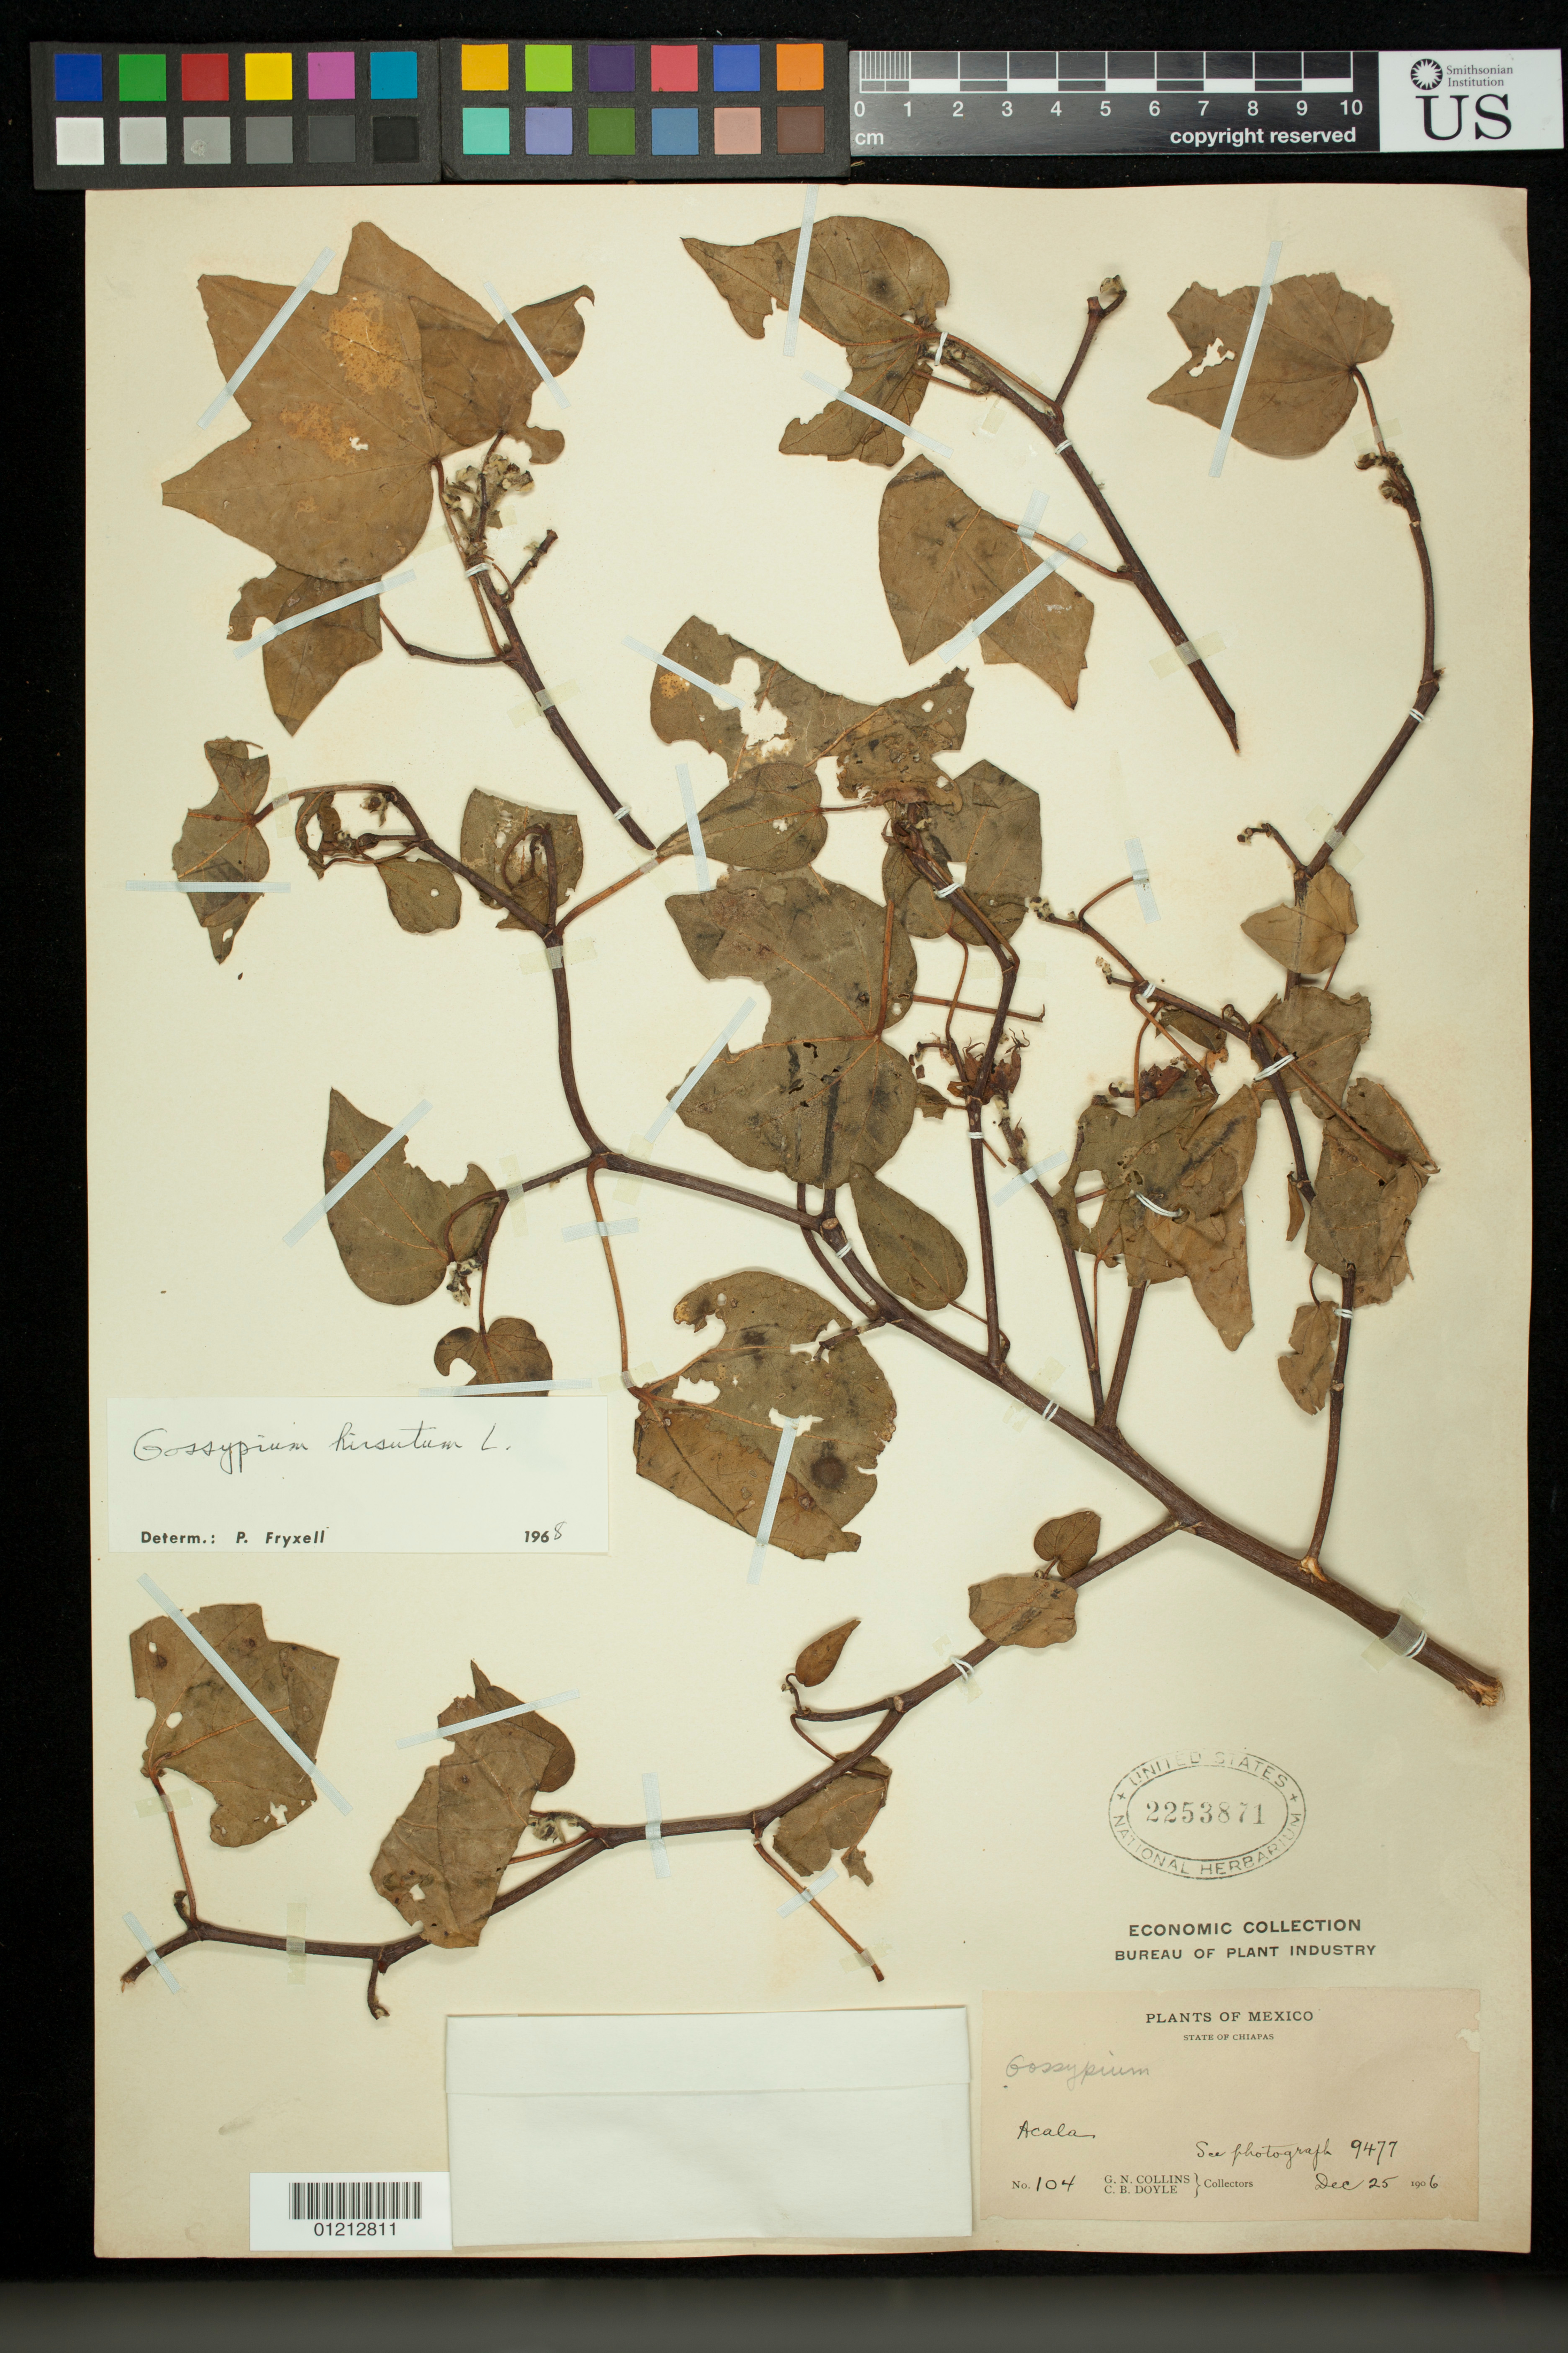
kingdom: Plantae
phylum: Tracheophyta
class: Magnoliopsida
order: Malvales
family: Malvaceae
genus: Gossypium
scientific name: Gossypium hirsutum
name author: L.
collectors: G. N. Collins & C. Doyle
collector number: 104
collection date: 1906-12-25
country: Mexico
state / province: Chiapas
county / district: Acala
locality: Acala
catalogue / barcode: US 2253871